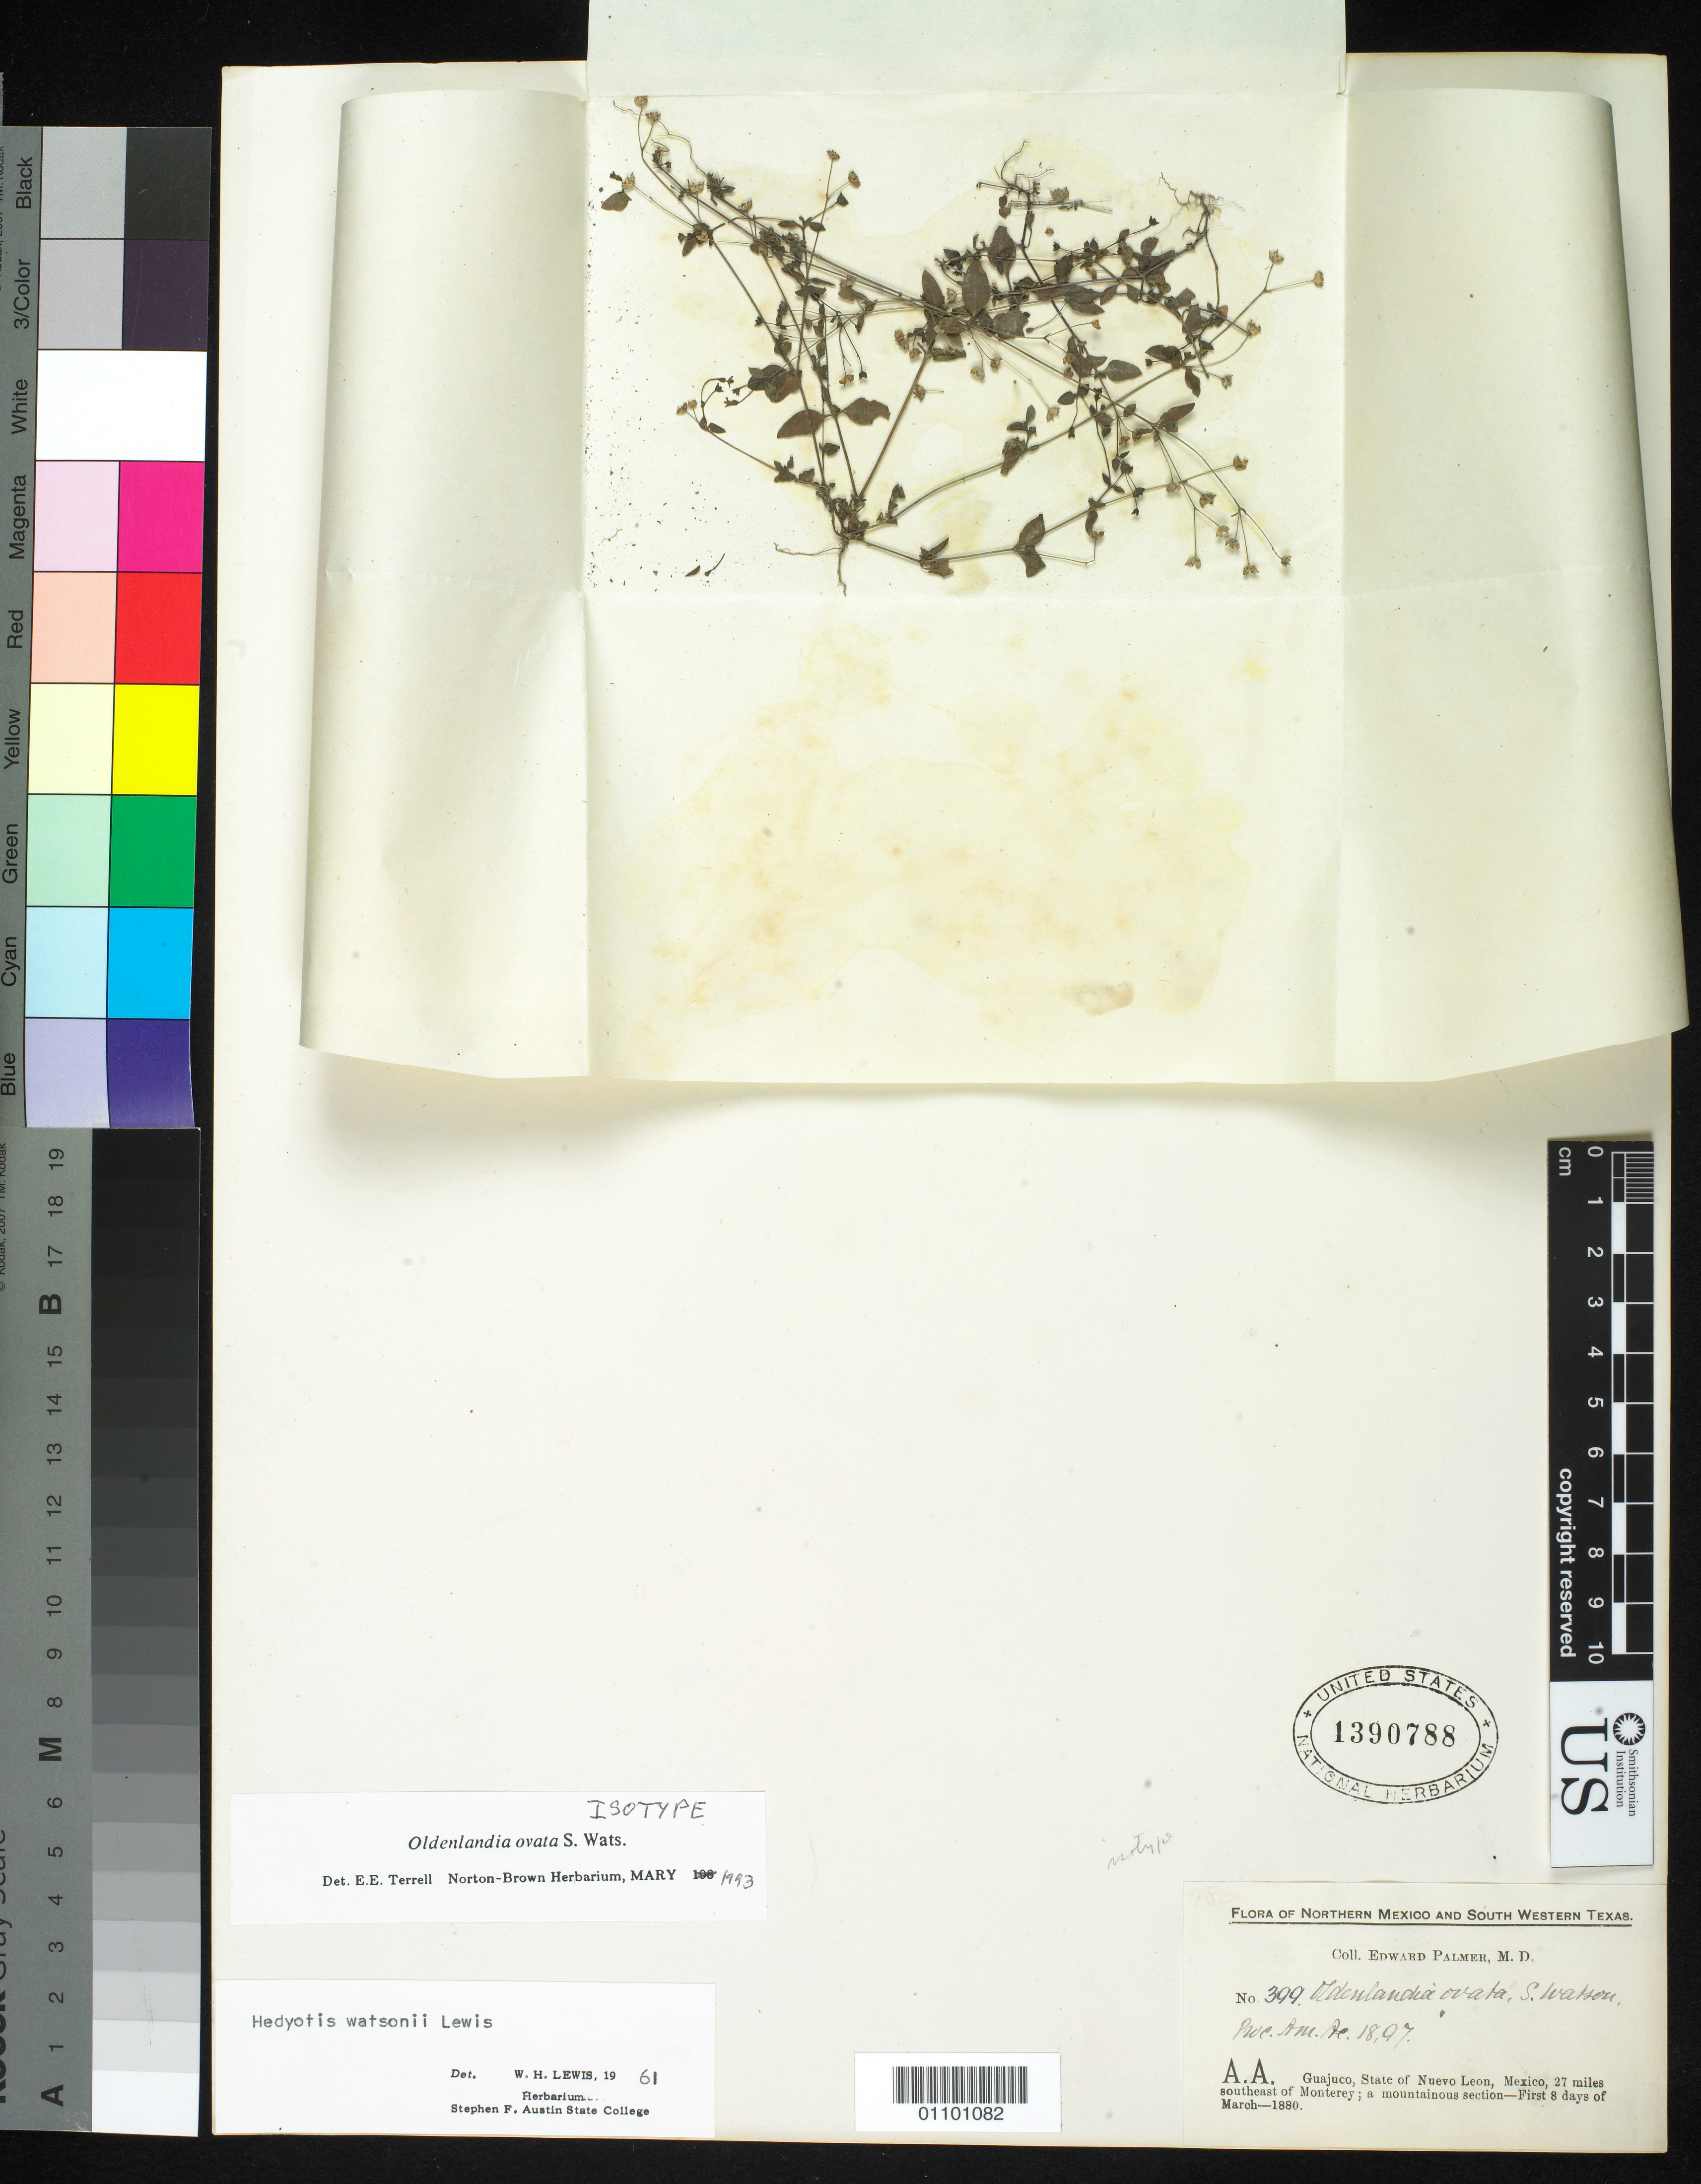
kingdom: Plantae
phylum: Tracheophyta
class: Magnoliopsida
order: Gentianales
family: Rubiaceae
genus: Oldenlandia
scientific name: Oldenlandia ovata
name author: S. Watson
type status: Syntype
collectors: E. Palmer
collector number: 399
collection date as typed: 01 Mar 1880 to 08 Mar 1880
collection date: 1880-03-01/1880-03-08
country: Mexico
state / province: Nuevo León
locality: Guajuco, 27 mi SE of Monterrey.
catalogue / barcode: US 1390788